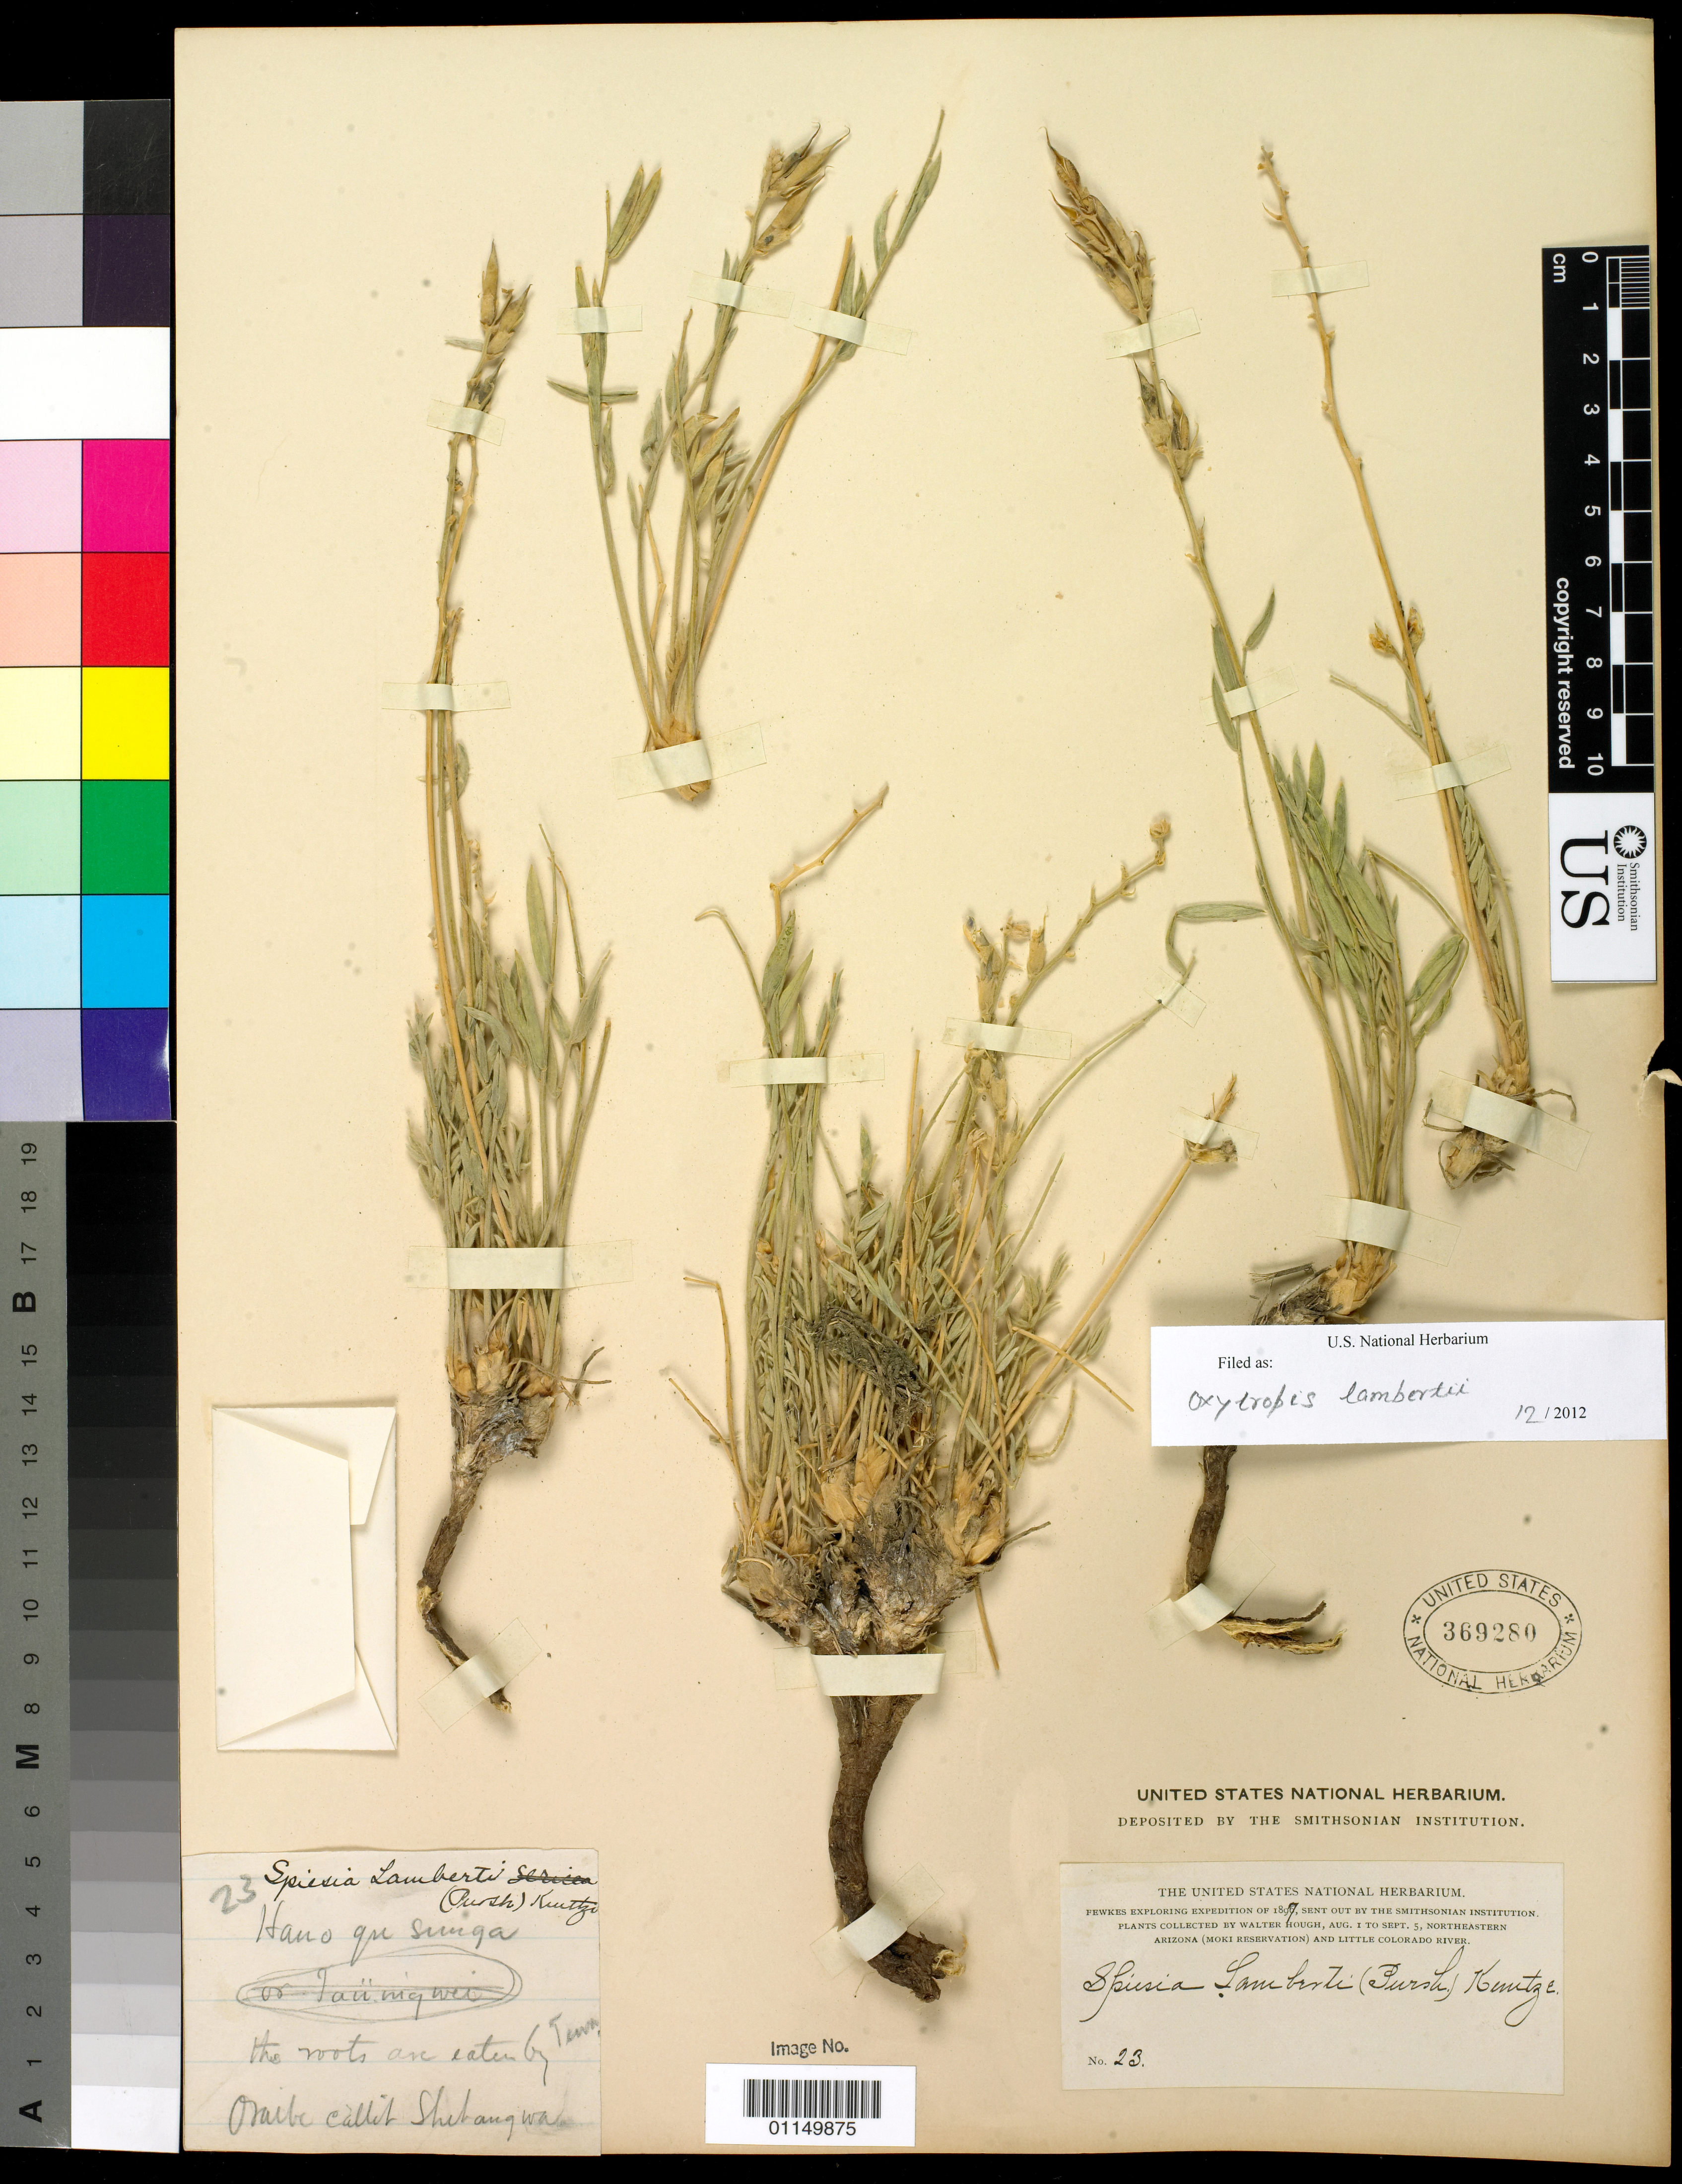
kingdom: Plantae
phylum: Tracheophyta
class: Magnoliopsida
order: Fabales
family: Fabaceae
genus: Oxytropis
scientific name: Oxytropis lambertii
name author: Pursh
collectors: W. Hough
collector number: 23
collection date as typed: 01 Aug 1896 to 05 Sep 1896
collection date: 1896-08-01/1896-09-05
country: United States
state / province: Arizona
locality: Arizona and Little Colorado River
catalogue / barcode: US 369280